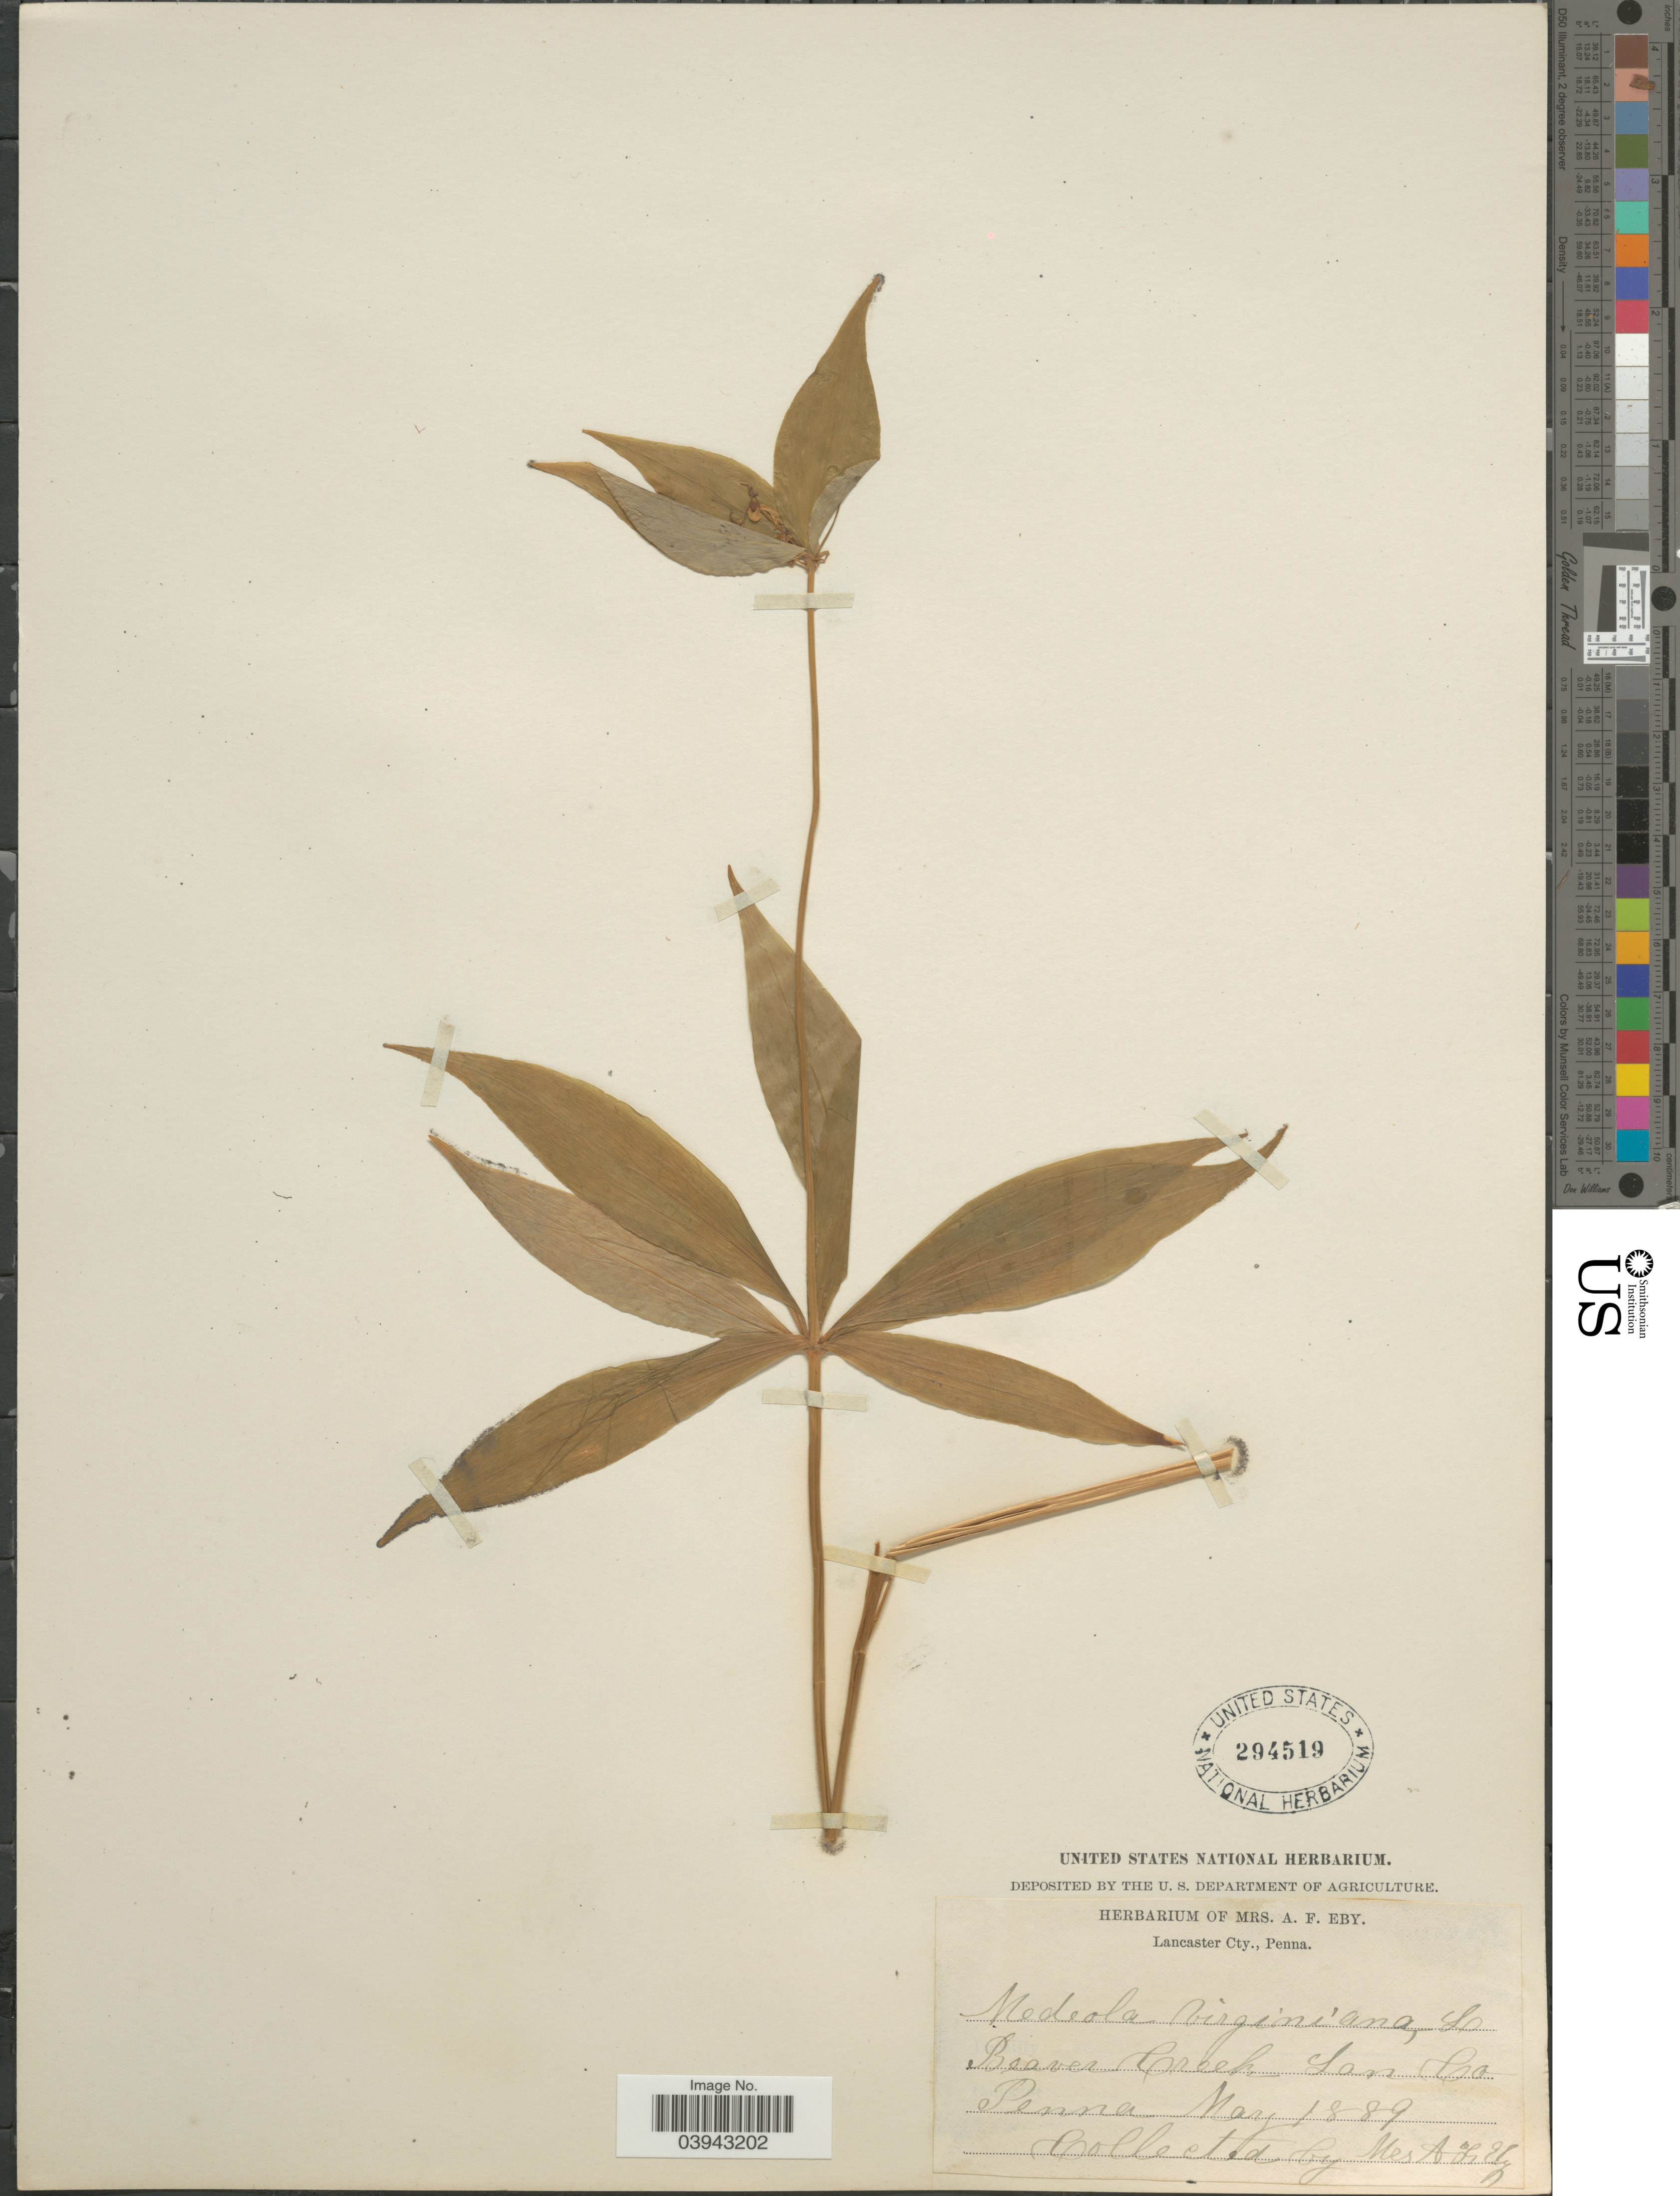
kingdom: Plantae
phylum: Tracheophyta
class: Liliopsida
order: Liliales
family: Liliaceae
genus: Medeola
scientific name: Medeola virginiana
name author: (L.) Desf.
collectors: Mrs. A. F. Eby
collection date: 1889-05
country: United States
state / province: Pennsylvania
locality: Beaver Creek. San Co.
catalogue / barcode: US 294519